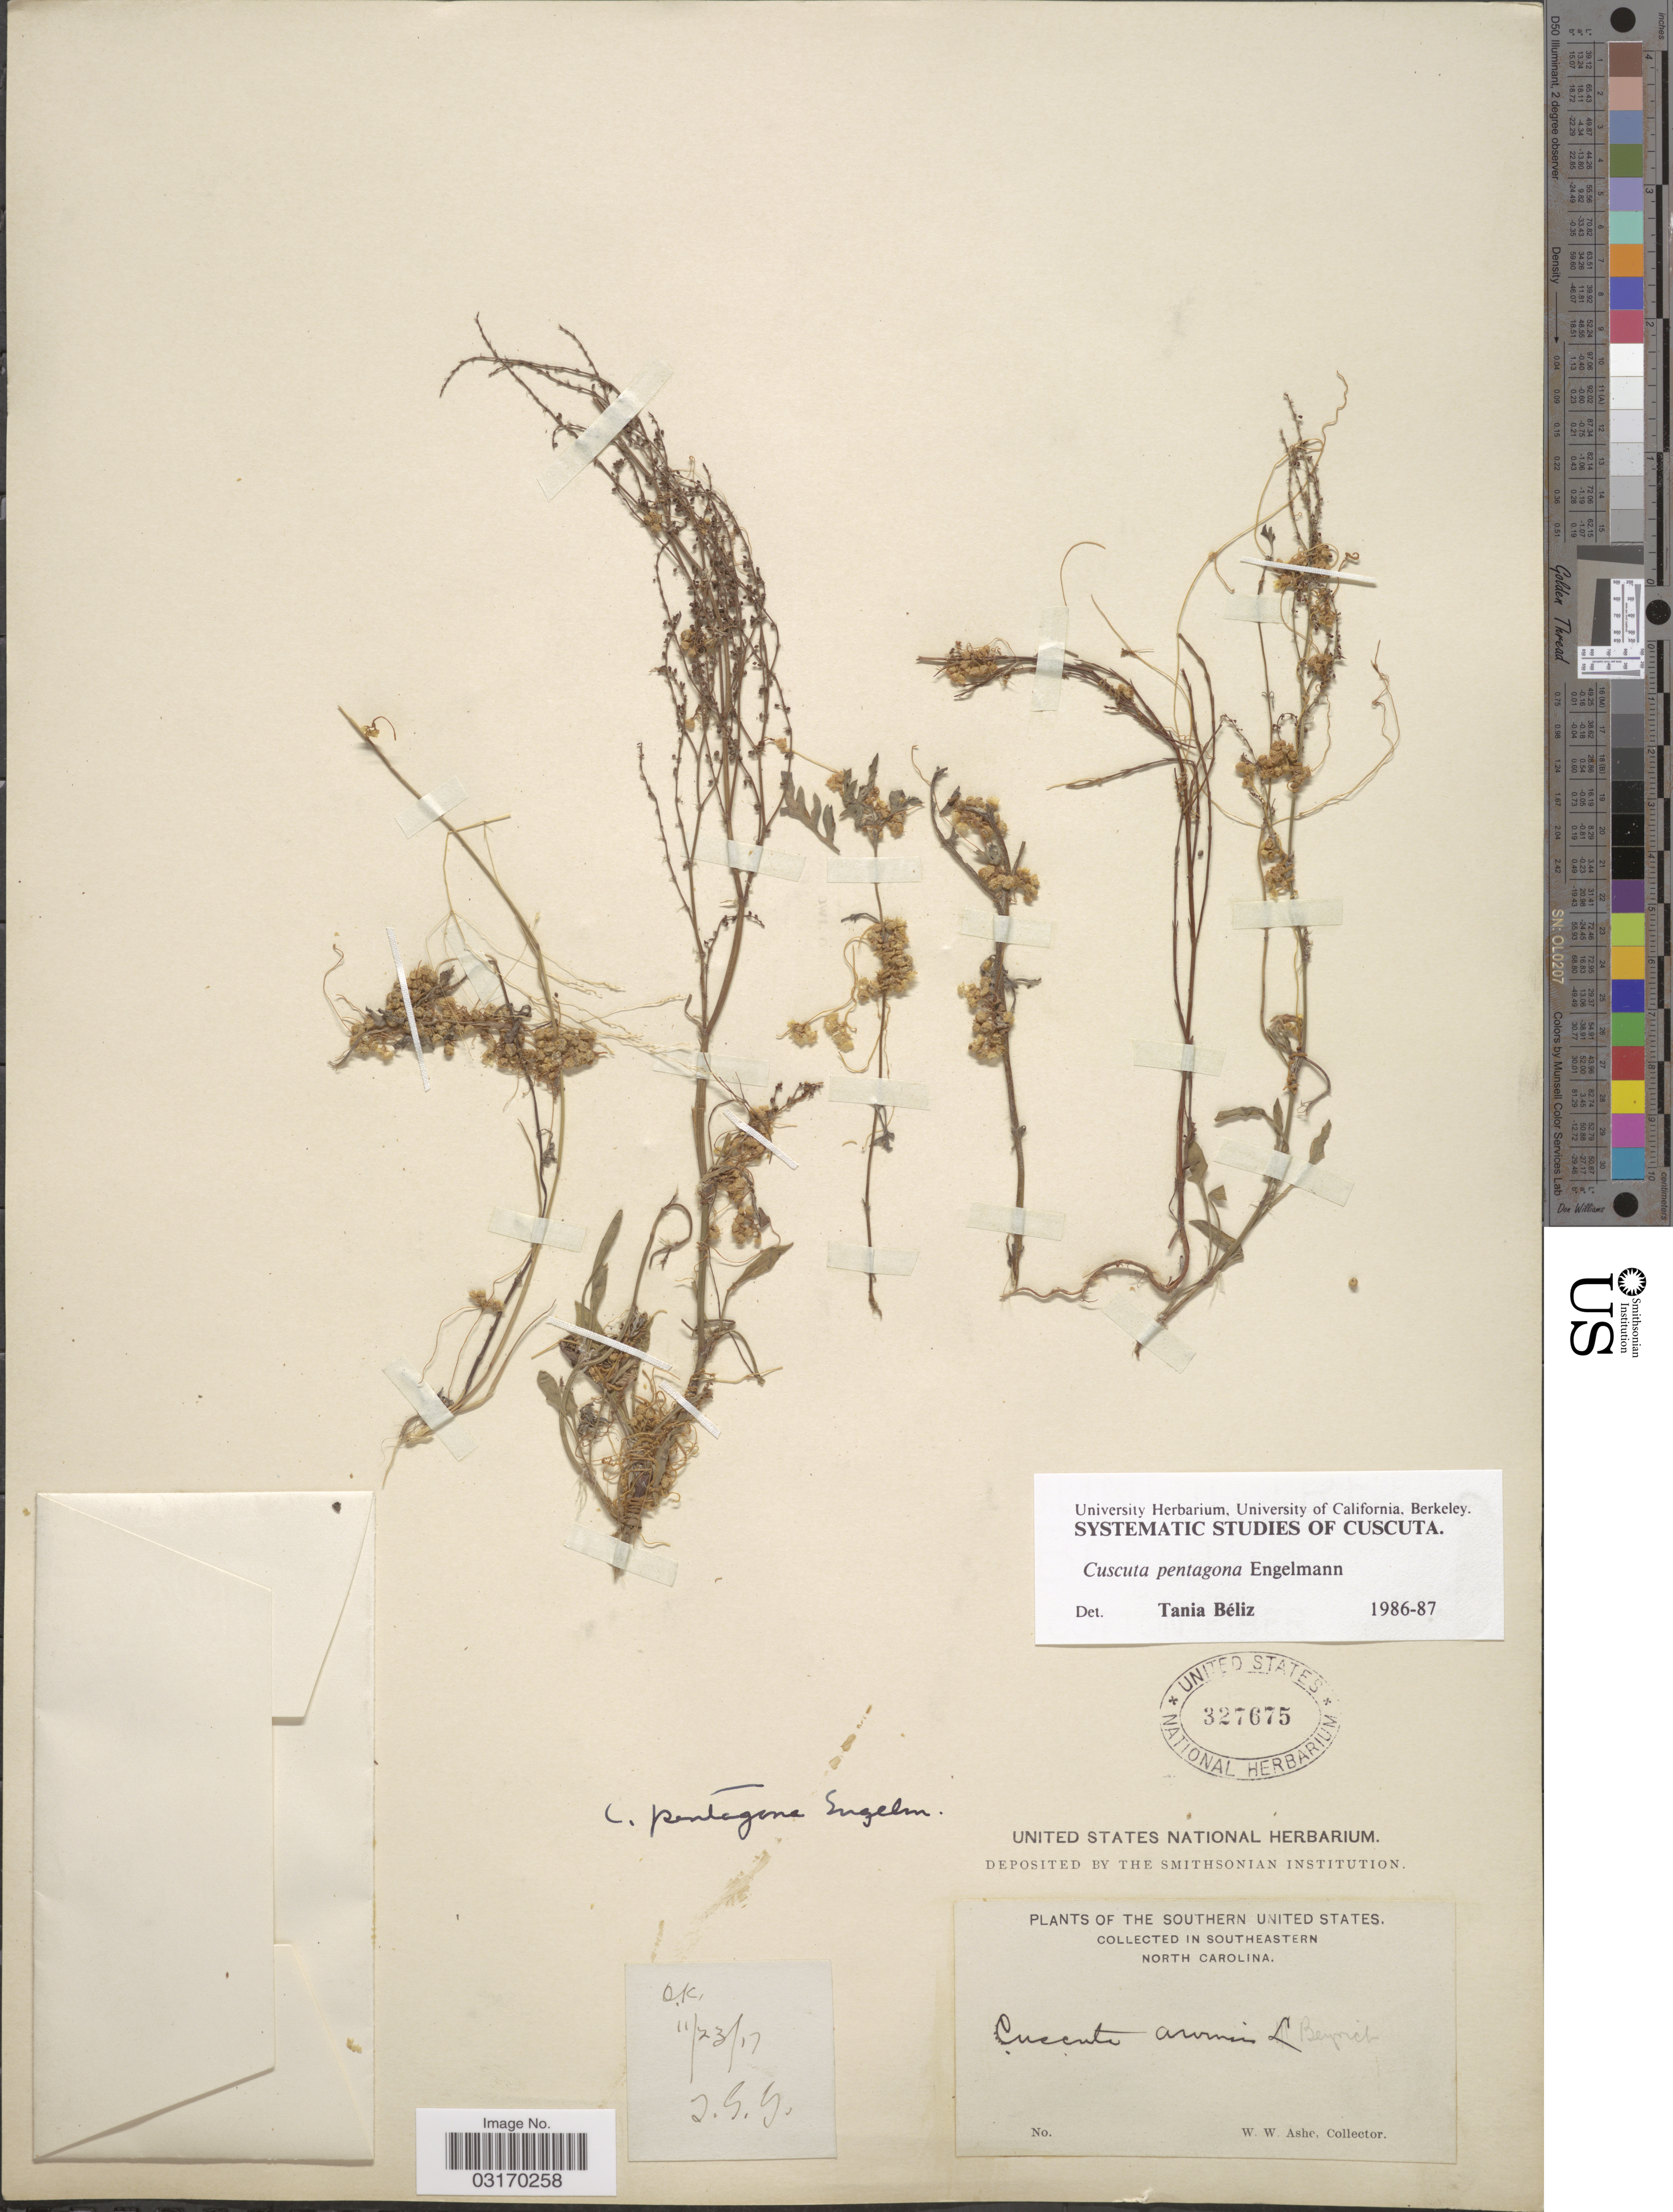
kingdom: Plantae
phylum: Tracheophyta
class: Magnoliopsida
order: Solanales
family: Convolvulaceae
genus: Cuscuta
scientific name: Cuscuta pentagona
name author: Engelm.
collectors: W. W. Ashe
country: United States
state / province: North Carolina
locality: Southern United States. In Southeastern North Carolina.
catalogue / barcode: US 327675